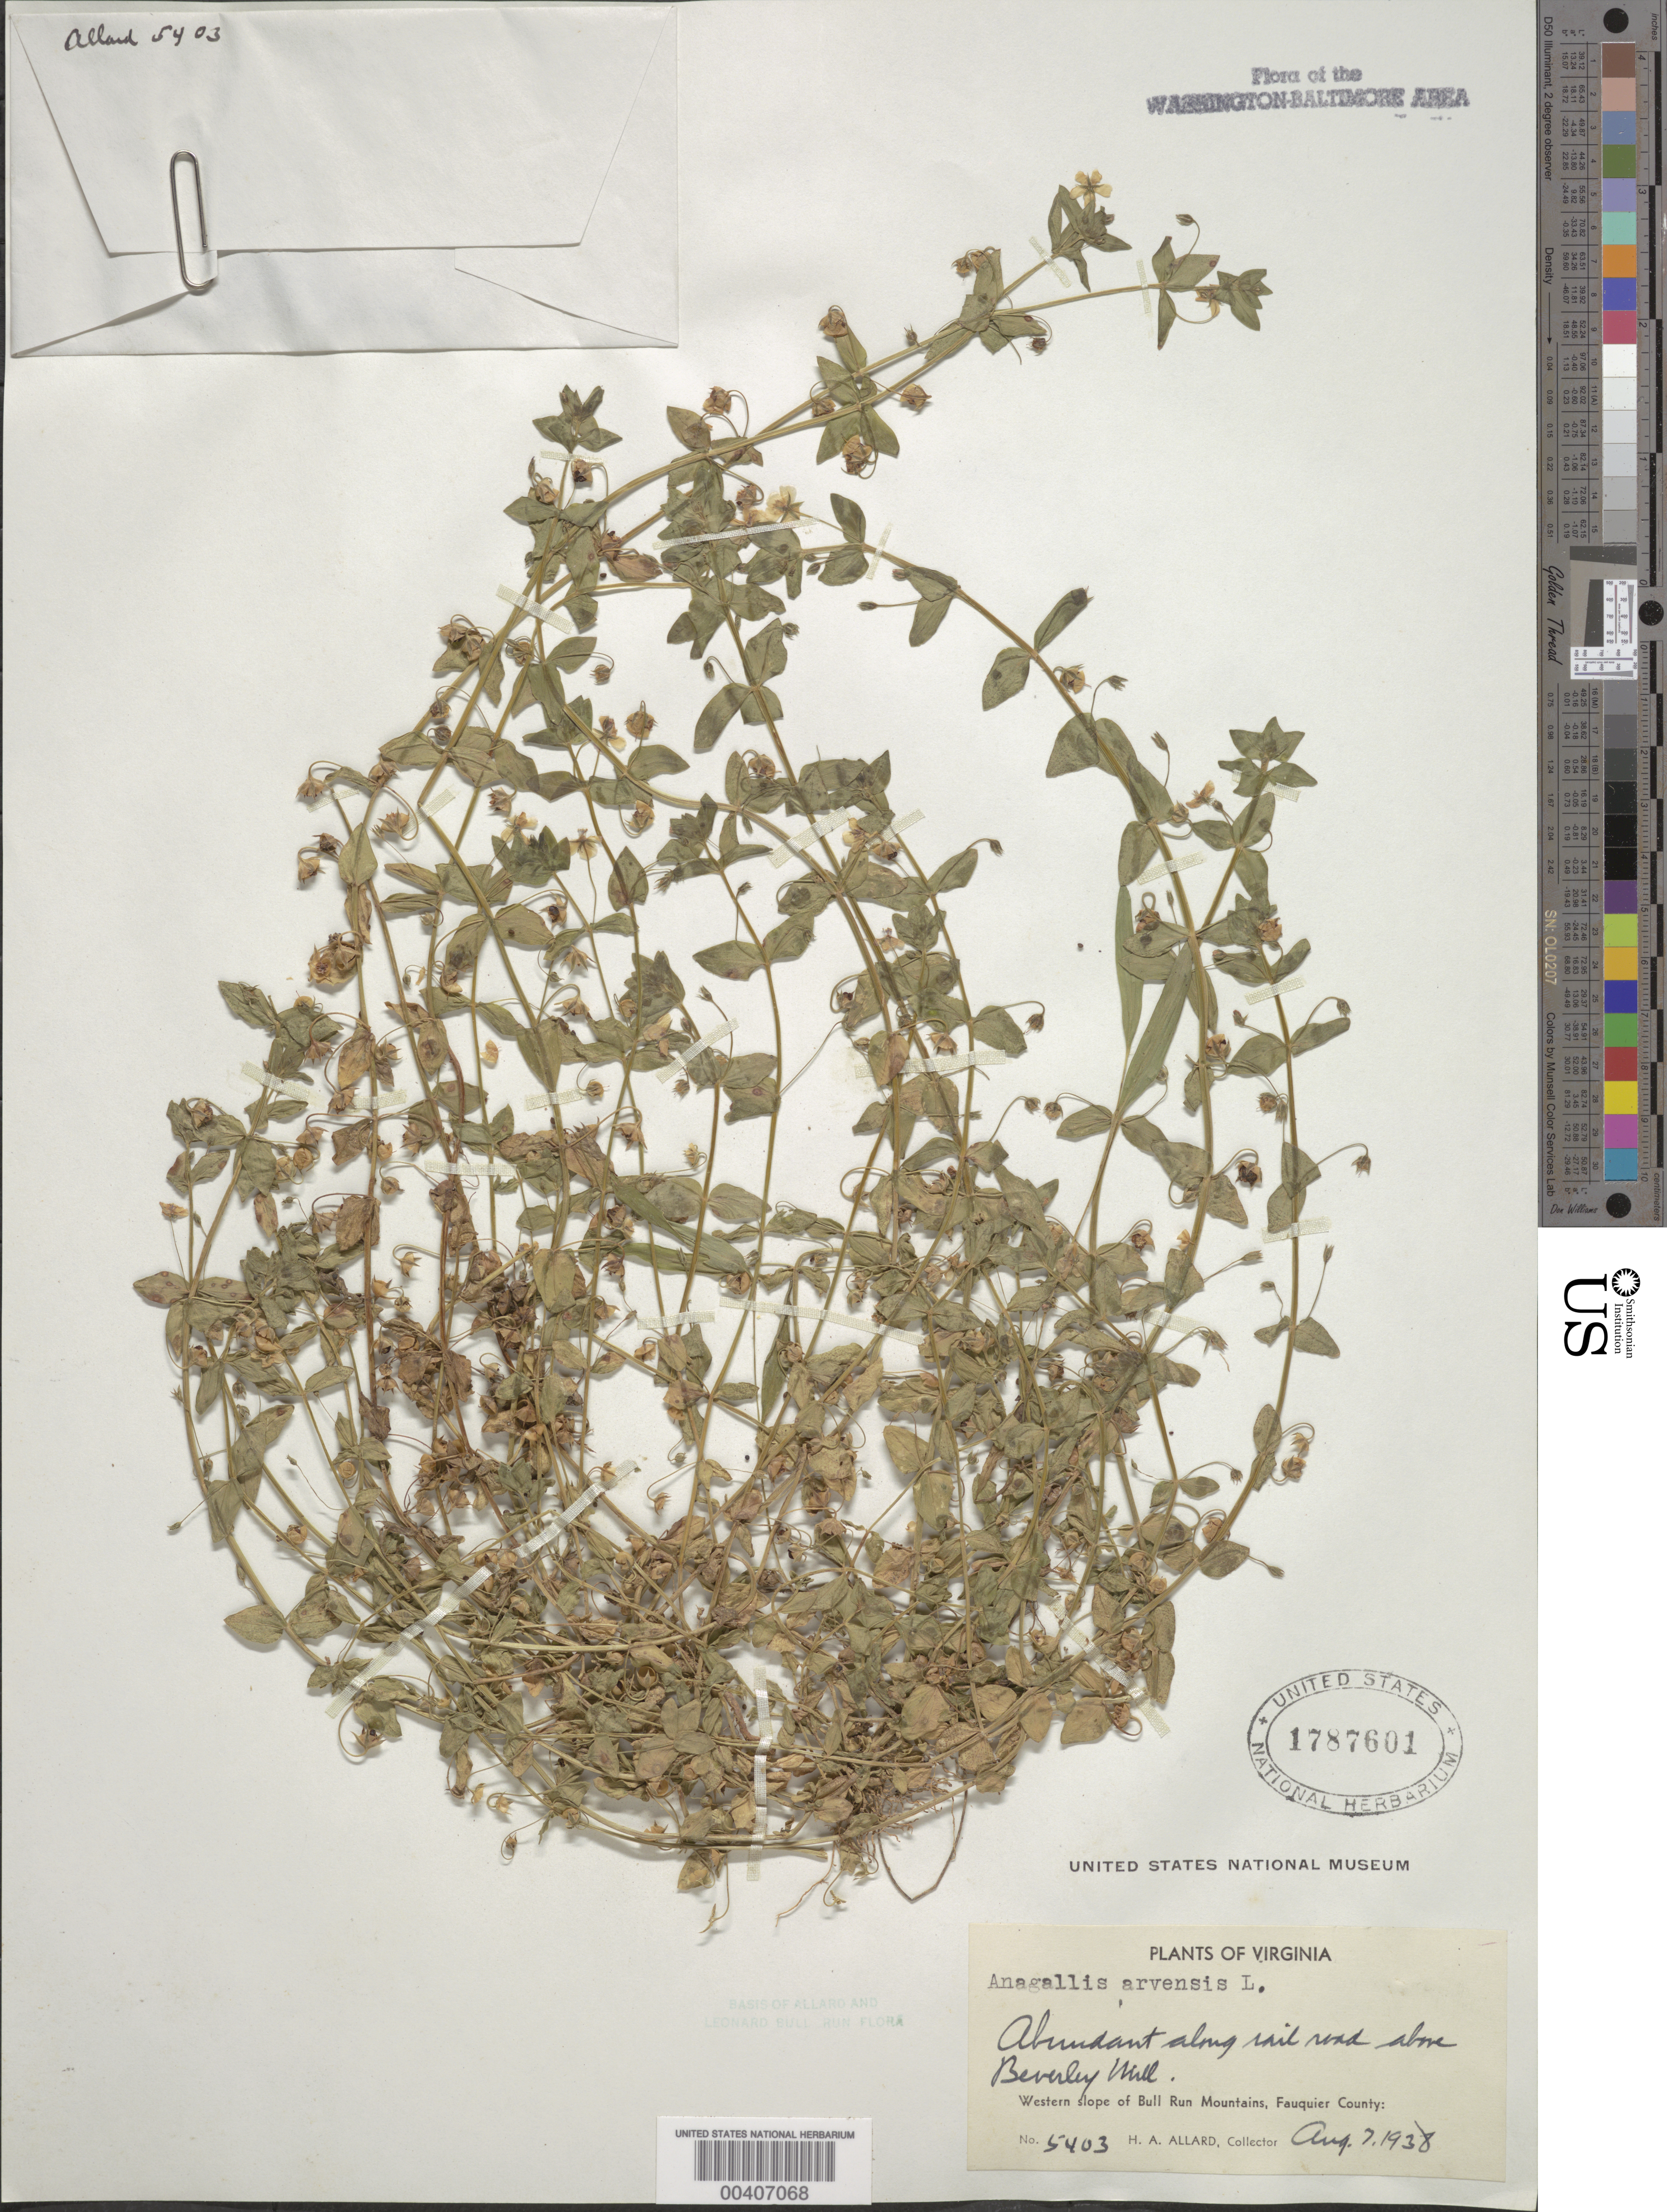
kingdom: Plantae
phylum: Tracheophyta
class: Magnoliopsida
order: Ericales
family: Primulaceae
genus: Anagallis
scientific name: Anagallis arvensis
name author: L.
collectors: H. A. Allard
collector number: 5403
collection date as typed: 07 Aug 1938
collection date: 1938-08-07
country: United States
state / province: Virginia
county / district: Fauquier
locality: Above Beverley Mill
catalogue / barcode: US 1787601